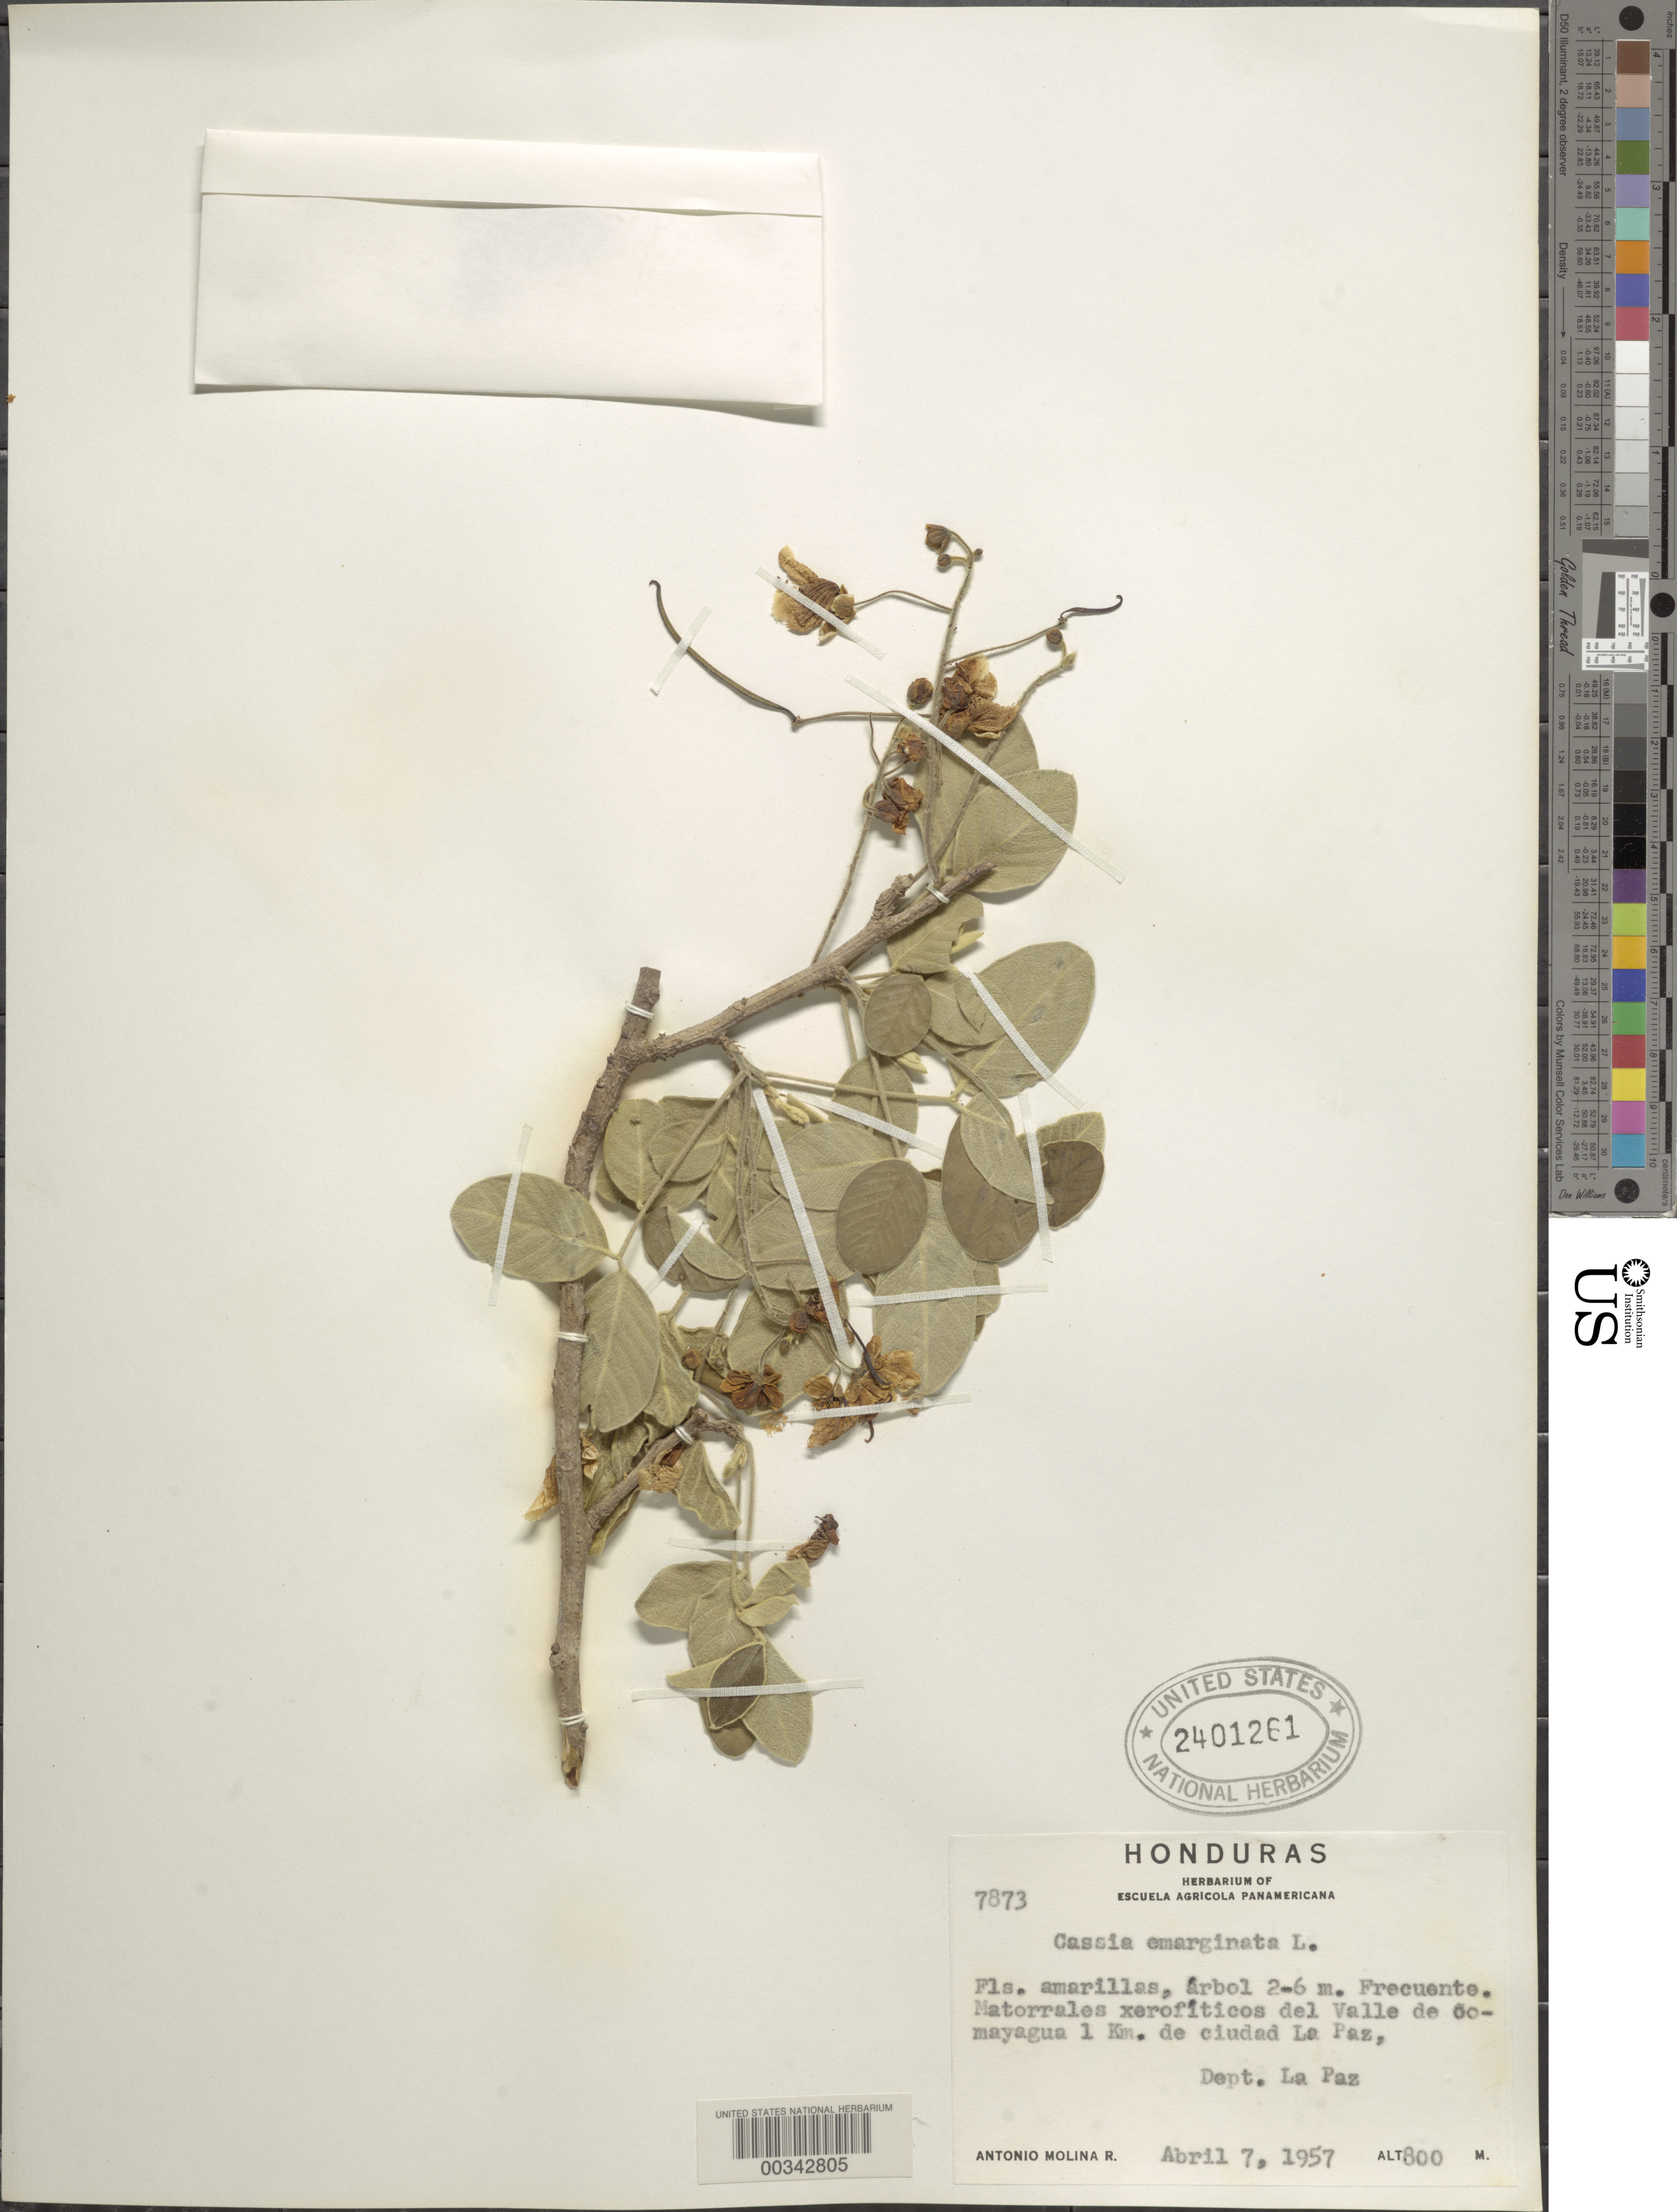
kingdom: Plantae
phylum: Tracheophyta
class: Magnoliopsida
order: Fabales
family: Fabaceae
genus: Senna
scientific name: Senna emarginata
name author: L.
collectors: A. Molina R.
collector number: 7873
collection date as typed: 07 Apr 1957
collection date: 1957-04-07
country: Honduras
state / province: La Paz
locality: Valle de Comayagua, 1 km to Ciudad La Paz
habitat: Thickets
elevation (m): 800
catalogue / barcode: US 2401261